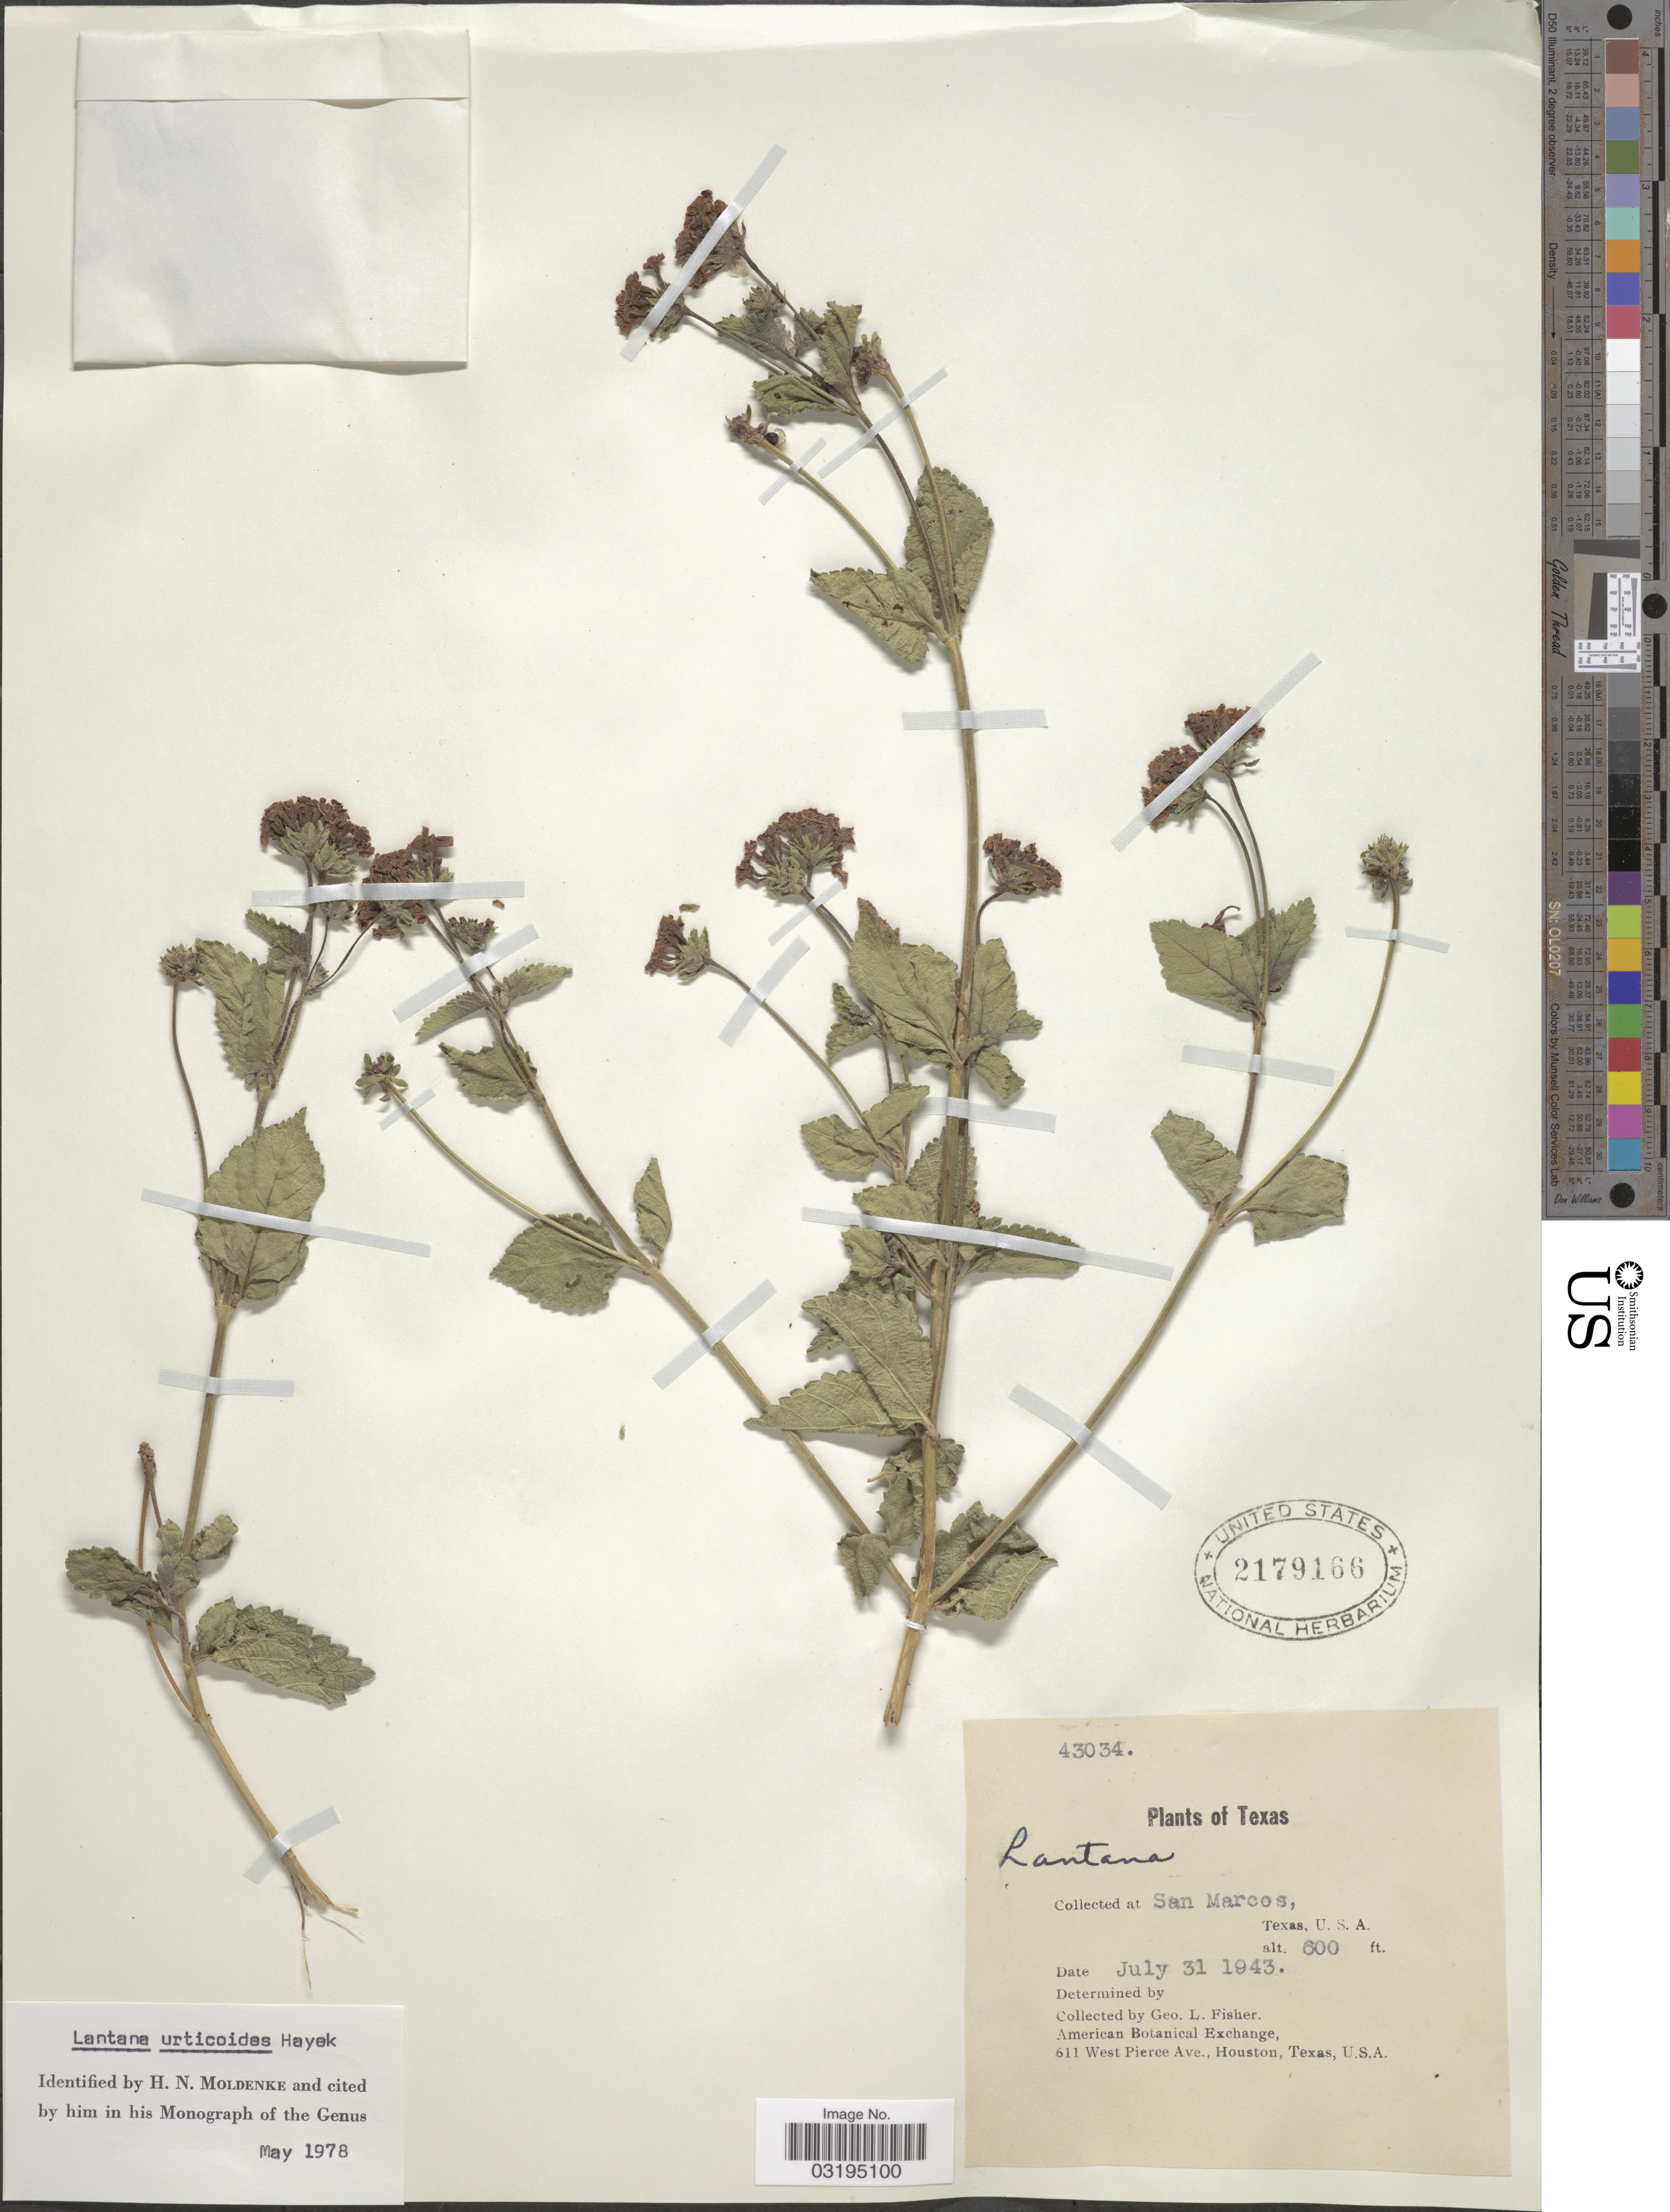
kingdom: Plantae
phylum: Tracheophyta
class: Magnoliopsida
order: Lamiales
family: Verbenaceae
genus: Lantana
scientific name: Lantana urticoides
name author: Hayek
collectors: G. L. Fisher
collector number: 43034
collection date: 1934-07-31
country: United States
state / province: Texas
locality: San Marcos.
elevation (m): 183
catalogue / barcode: US 2179166